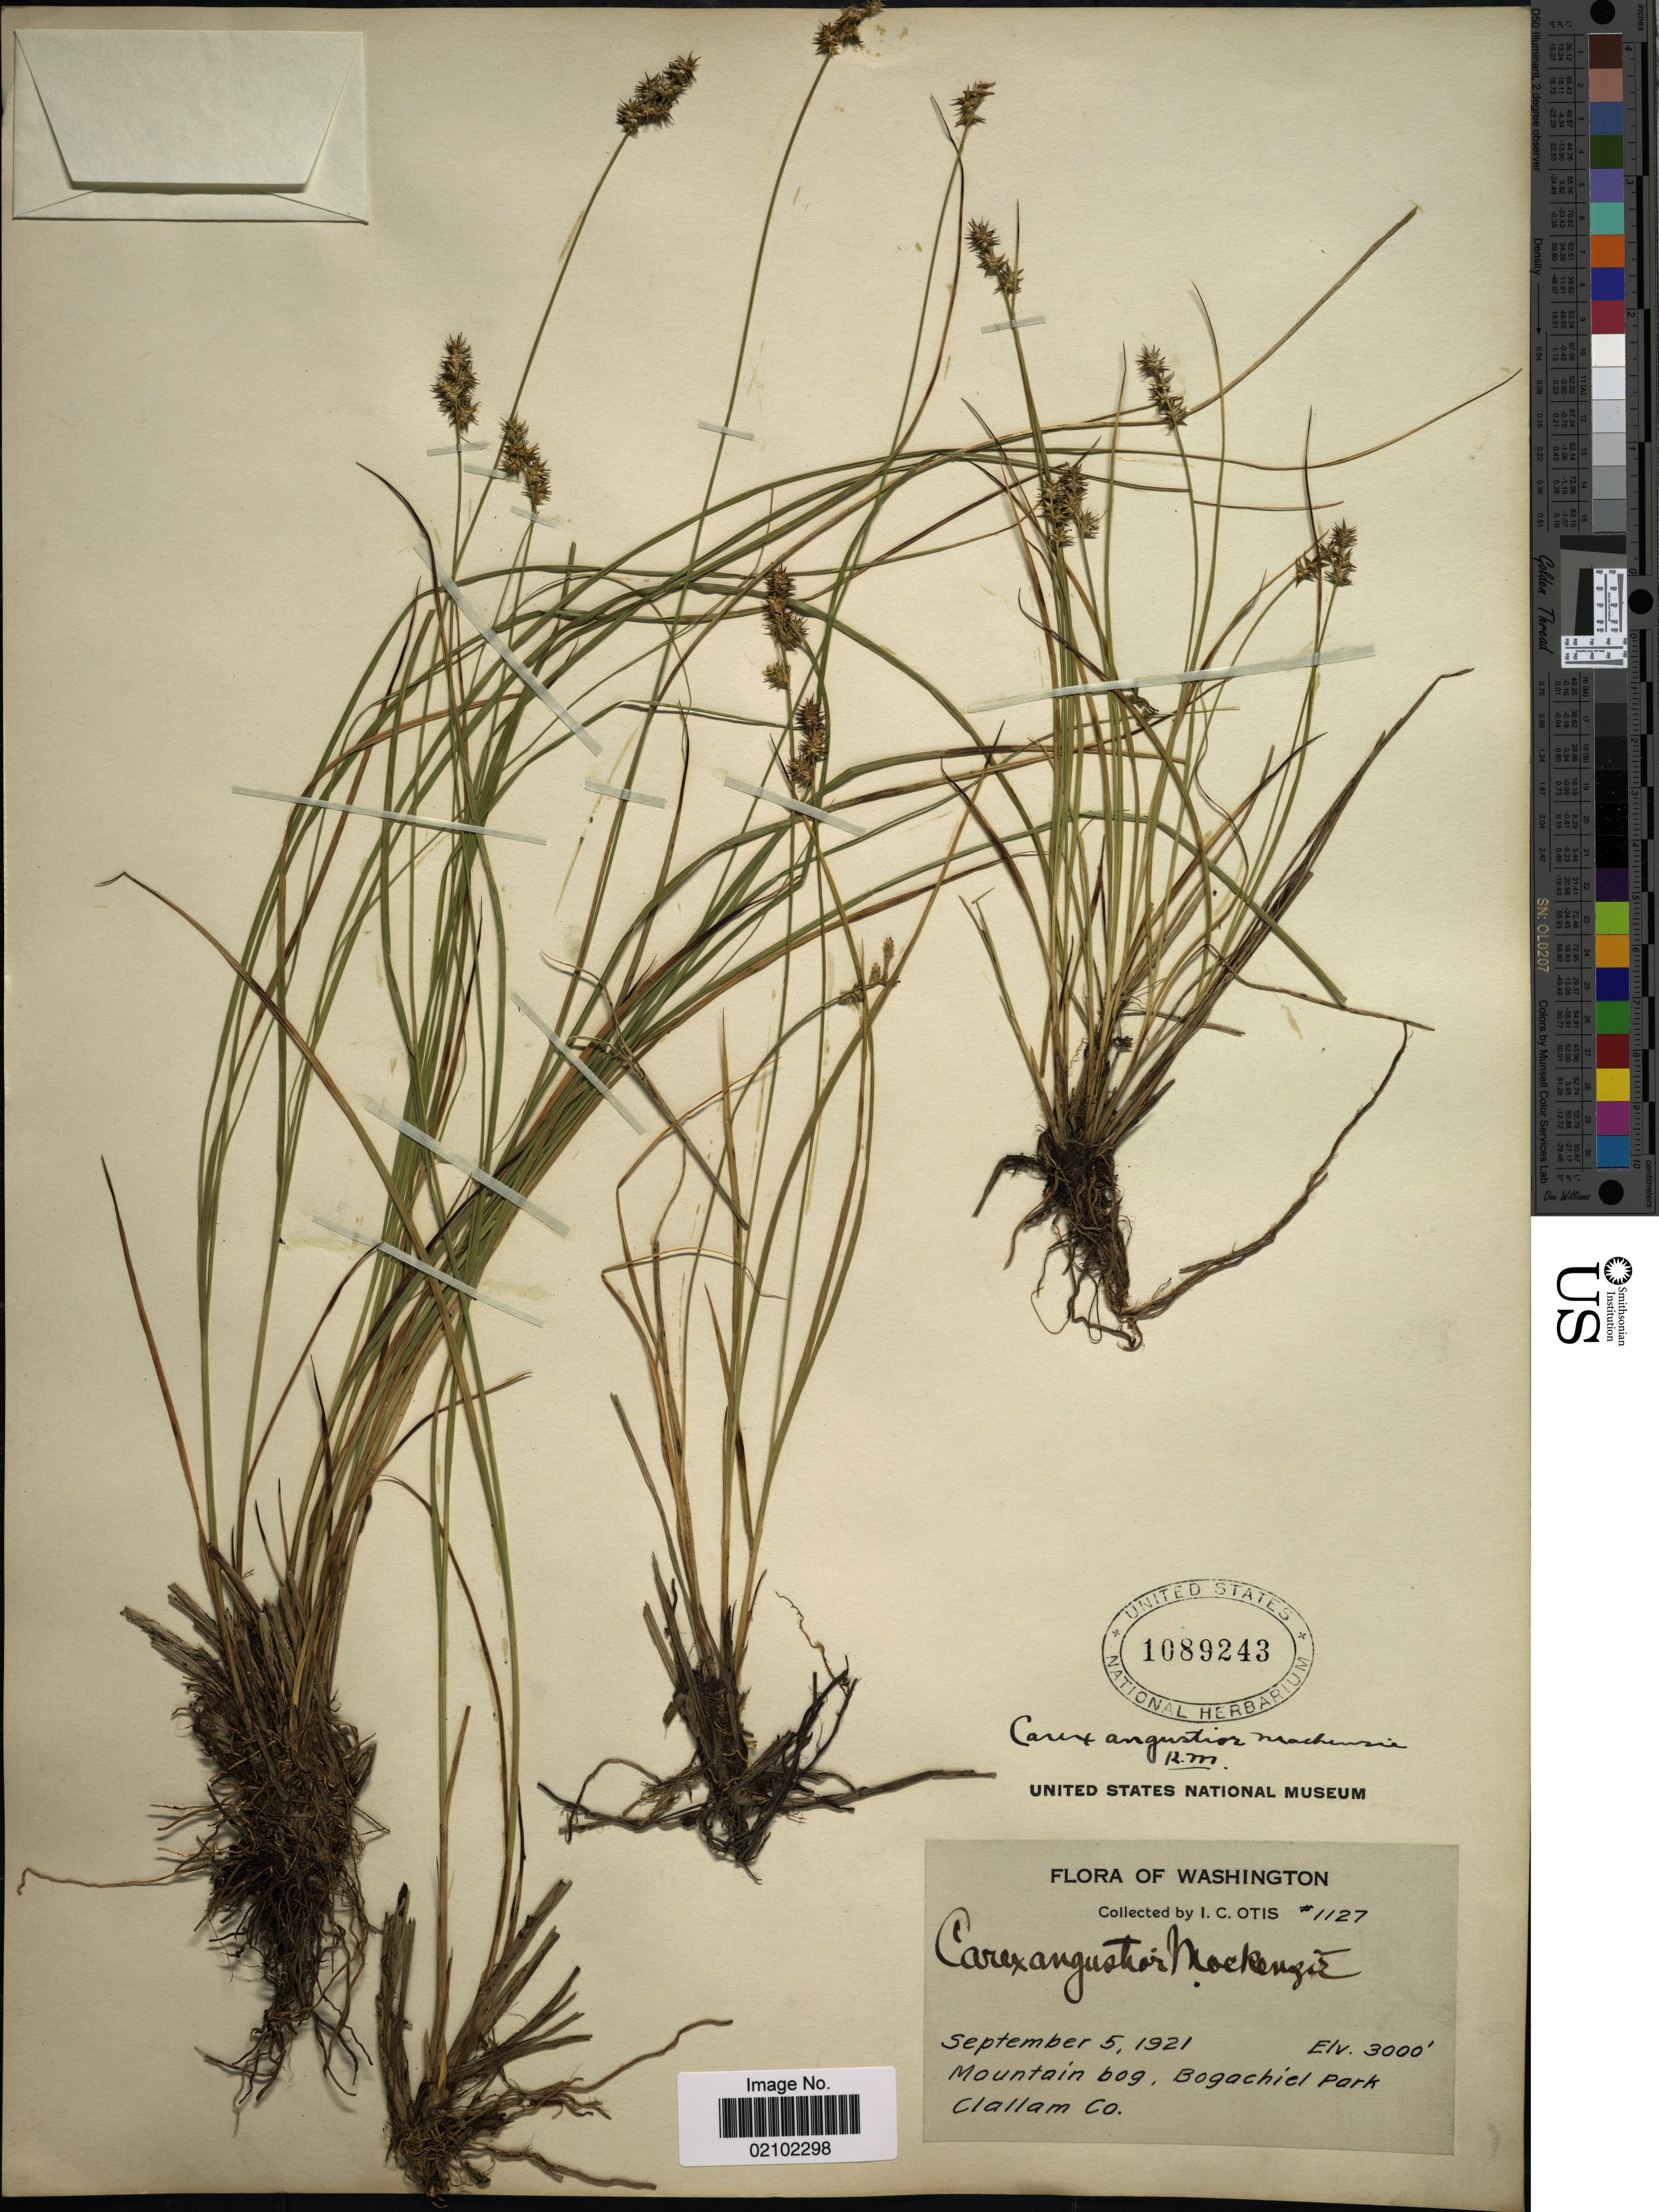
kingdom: Plantae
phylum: Tracheophyta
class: Liliopsida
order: Poales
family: Cyperaceae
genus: Carex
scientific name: Carex echinata subsp. echinata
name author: Murray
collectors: I. C. Otis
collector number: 1127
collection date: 1921-09-05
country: United States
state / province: Washington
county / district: Clallam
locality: Mountain bog, Bogachiel Park, Clallam Co.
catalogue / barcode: US 1089243